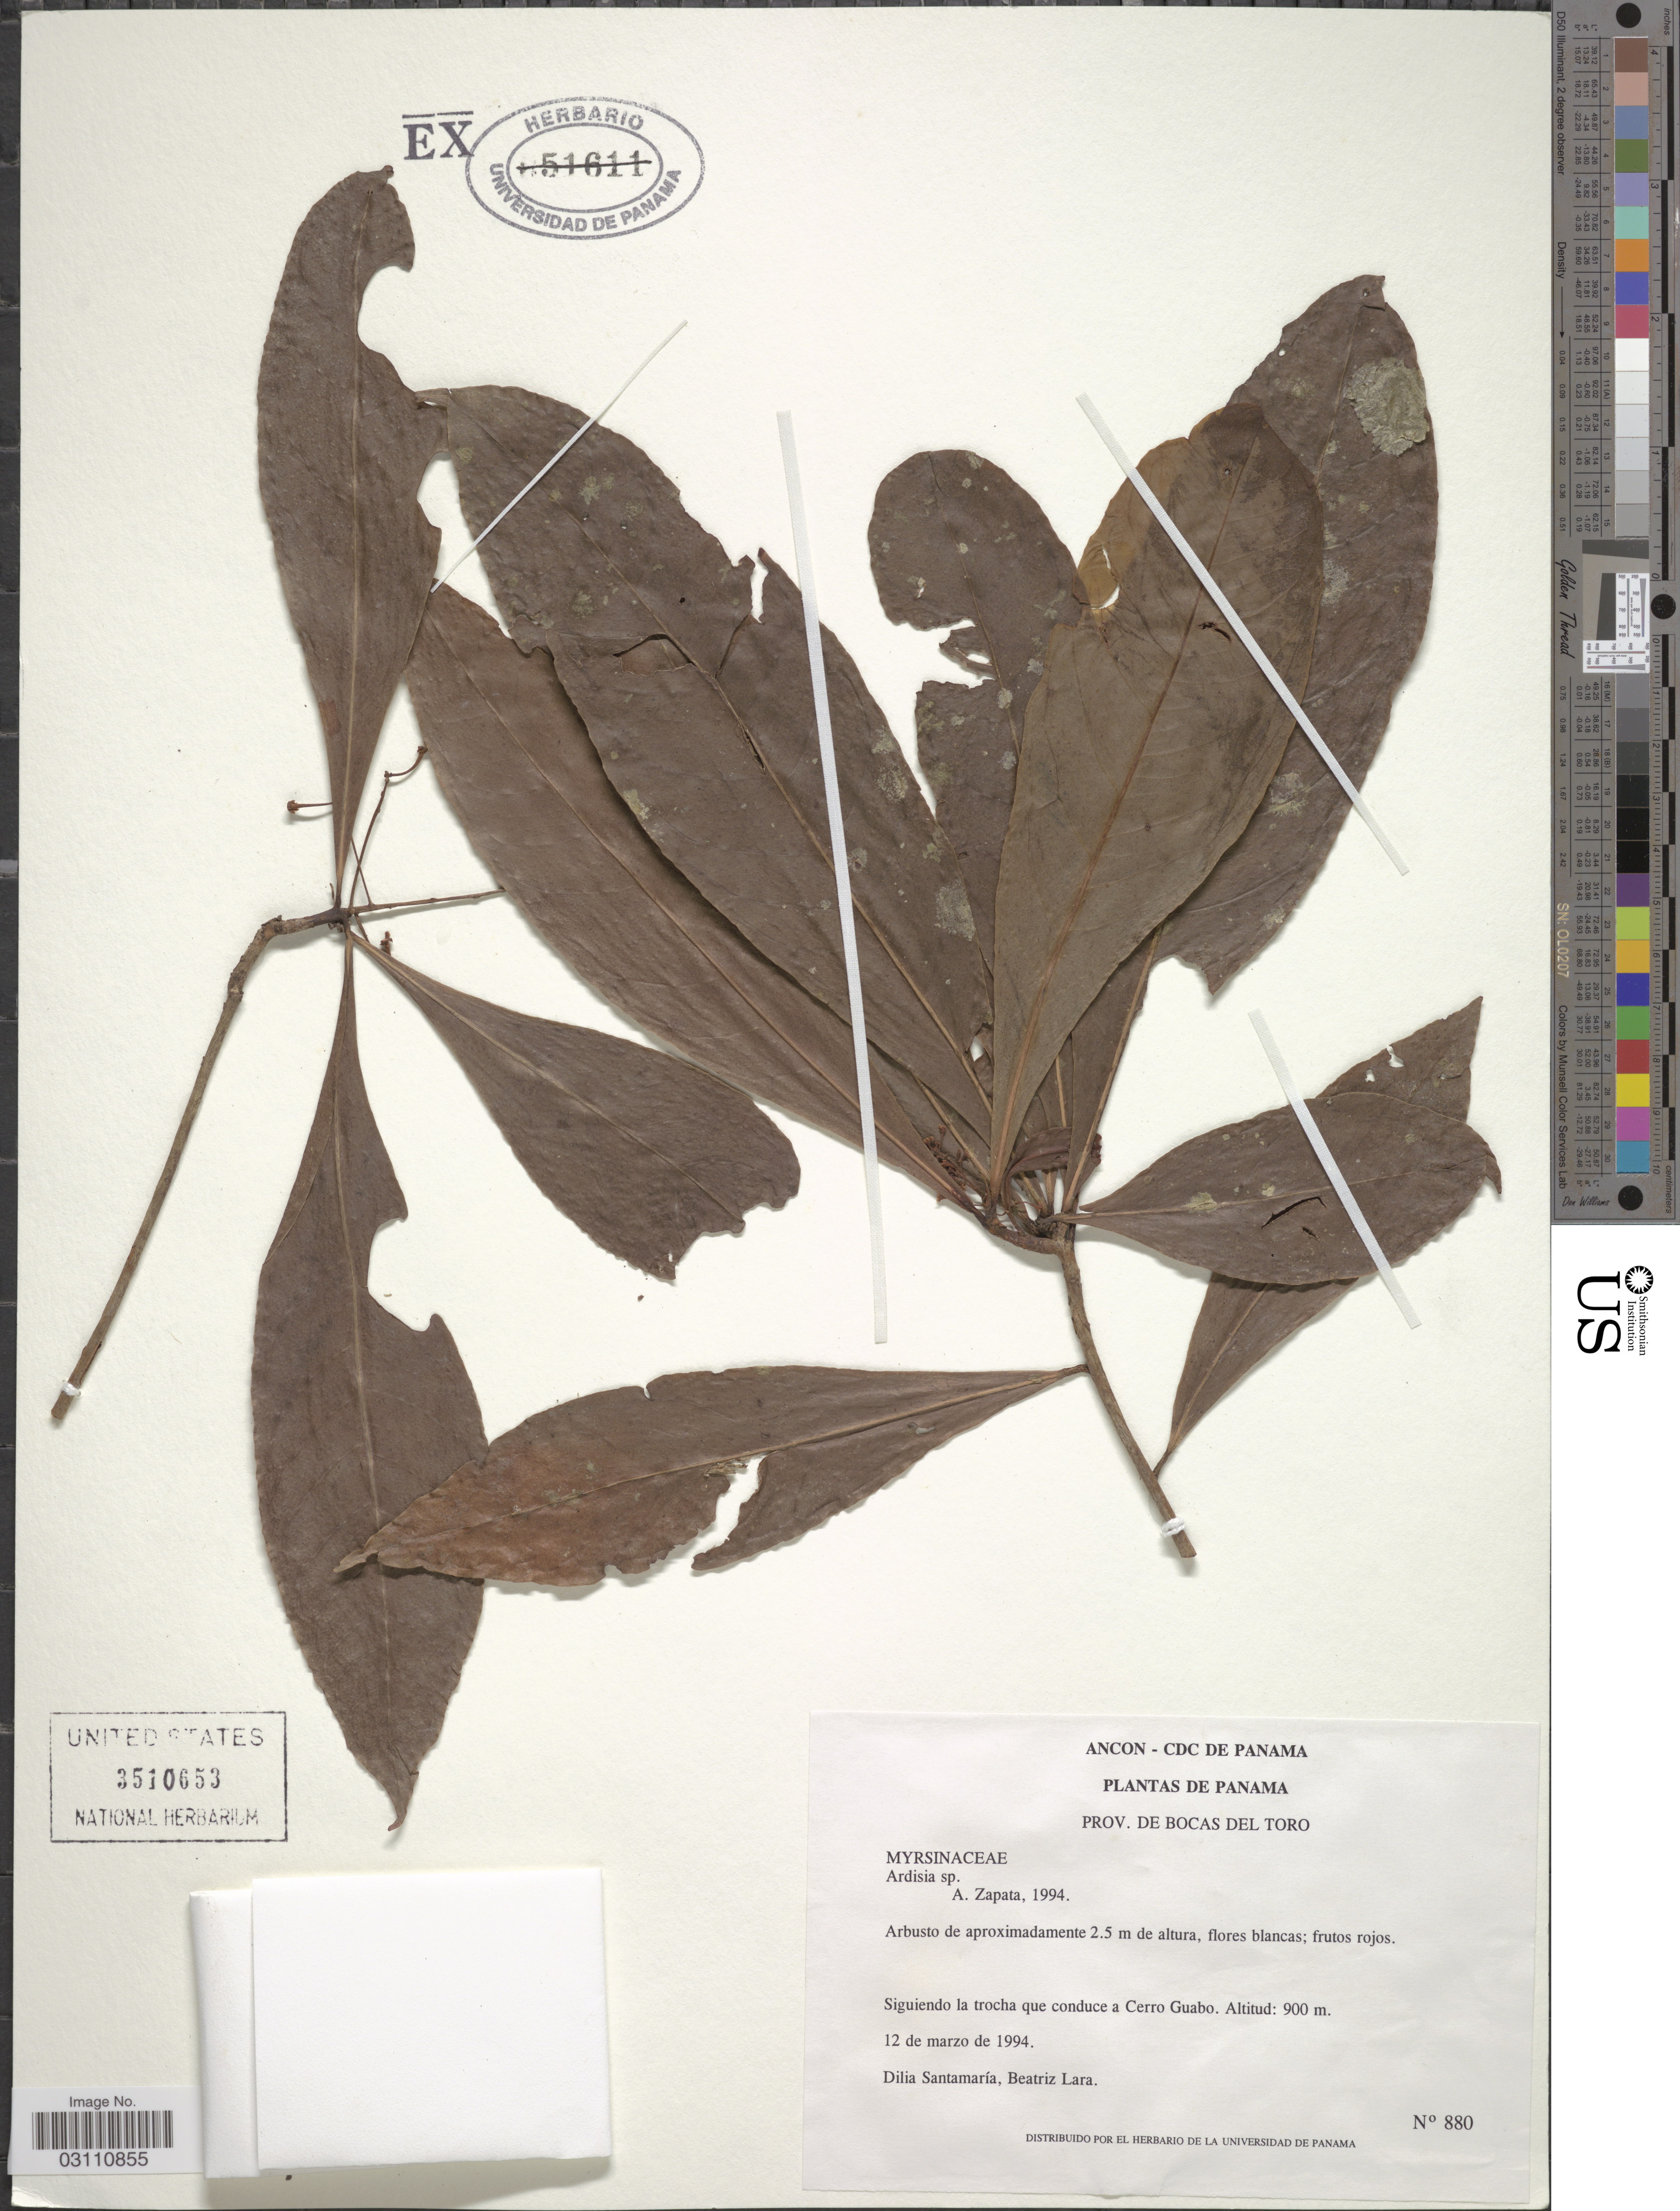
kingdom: Plantae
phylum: Tracheophyta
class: Magnoliopsida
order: Ericales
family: Primulaceae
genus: Ardisia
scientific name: Ardisia sp.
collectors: D. Santamaria & B. Lara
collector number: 880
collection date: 1994-03-12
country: Panama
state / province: Bocas del Toro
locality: Siguiendo la trocha que conduce a Cerro Guabo.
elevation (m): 900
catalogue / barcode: US 3510653